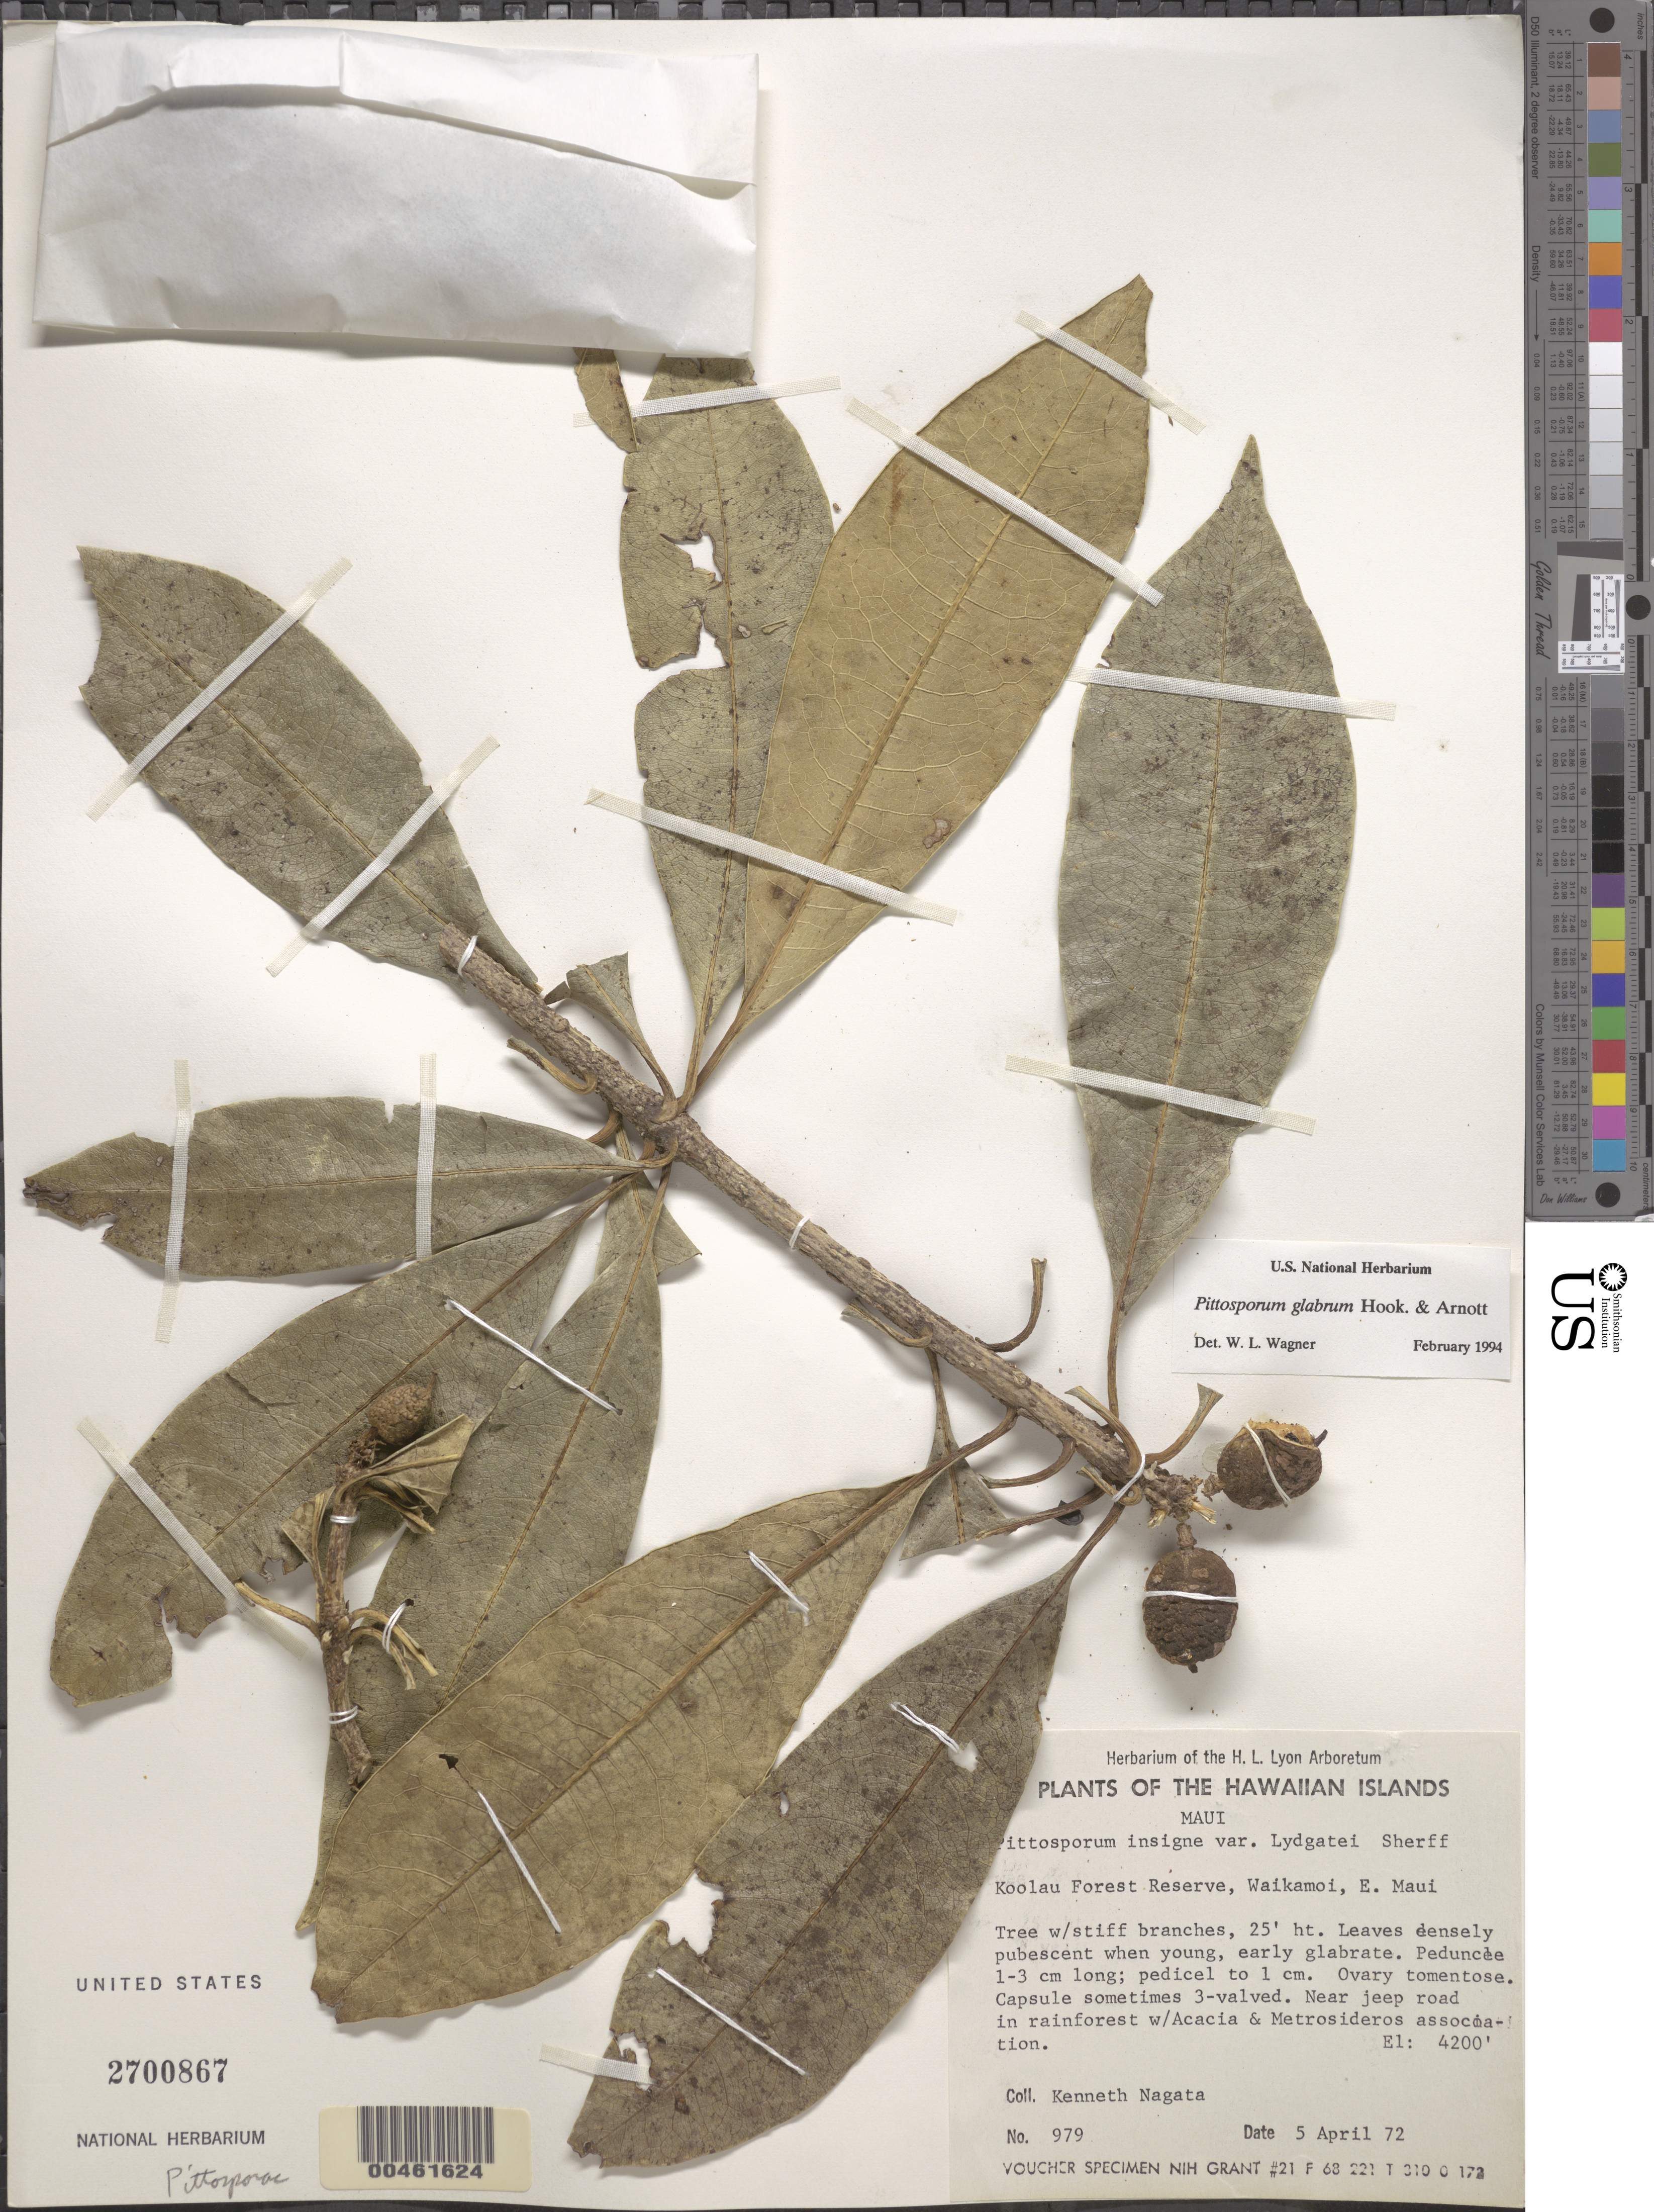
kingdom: Plantae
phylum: Tracheophyta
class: Magnoliopsida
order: Apiales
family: Pittosporaceae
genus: Pittosporum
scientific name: Pittosporum glabrum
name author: Hook. & Arn.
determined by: Wagner, W. L., (BOT), Smithsonian Institution - National Museum of Natural History (UNITED STATES)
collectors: K. Nagata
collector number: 979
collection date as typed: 5 Apr 1972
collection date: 1972-04-05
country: United States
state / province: Hawaii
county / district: Maui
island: Maui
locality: Koolau Forest Reserve, Waikamoi, E Maui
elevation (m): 1280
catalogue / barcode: US 2700867